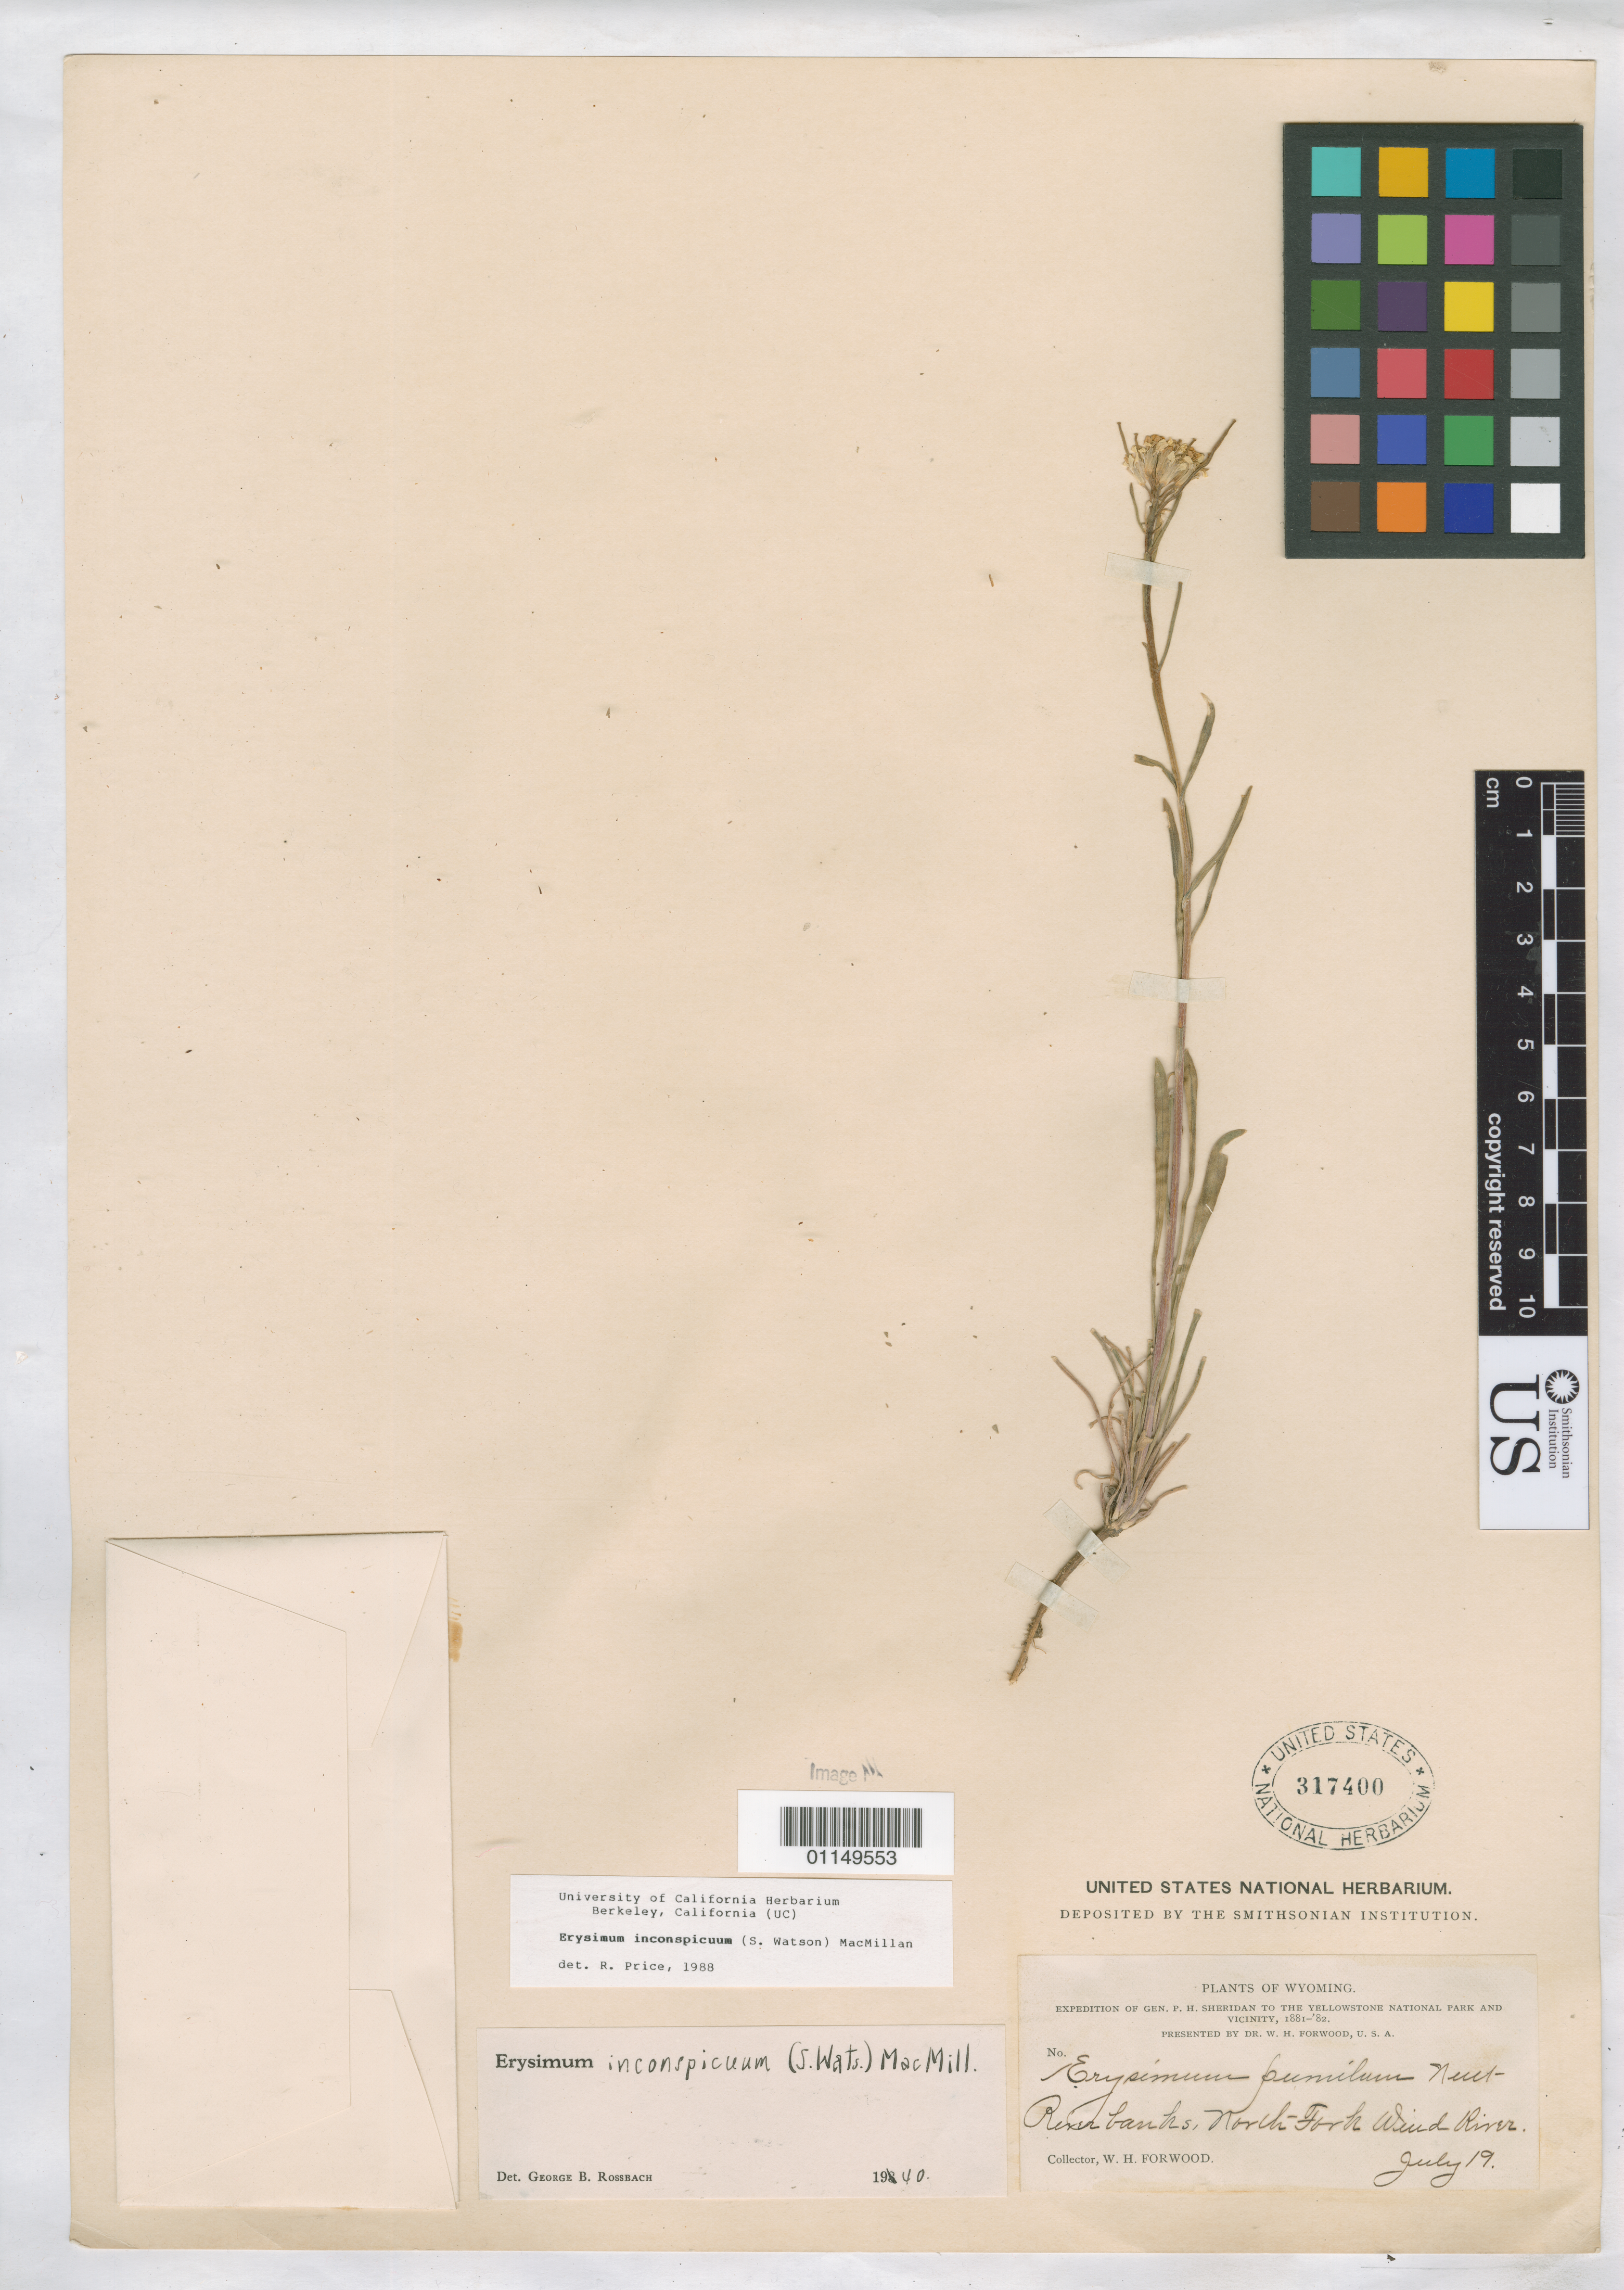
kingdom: Plantae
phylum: Tracheophyta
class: Magnoliopsida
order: Brassicales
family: Brassicaceae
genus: Erysimum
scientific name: Erysimum inconspicuum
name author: (S. Watson) MacMill.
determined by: Price, R.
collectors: W. Forwood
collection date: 1881-07-19/1882-07-19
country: United States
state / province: Wyoming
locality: River banks, North-Fork Wind River.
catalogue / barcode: US 317400